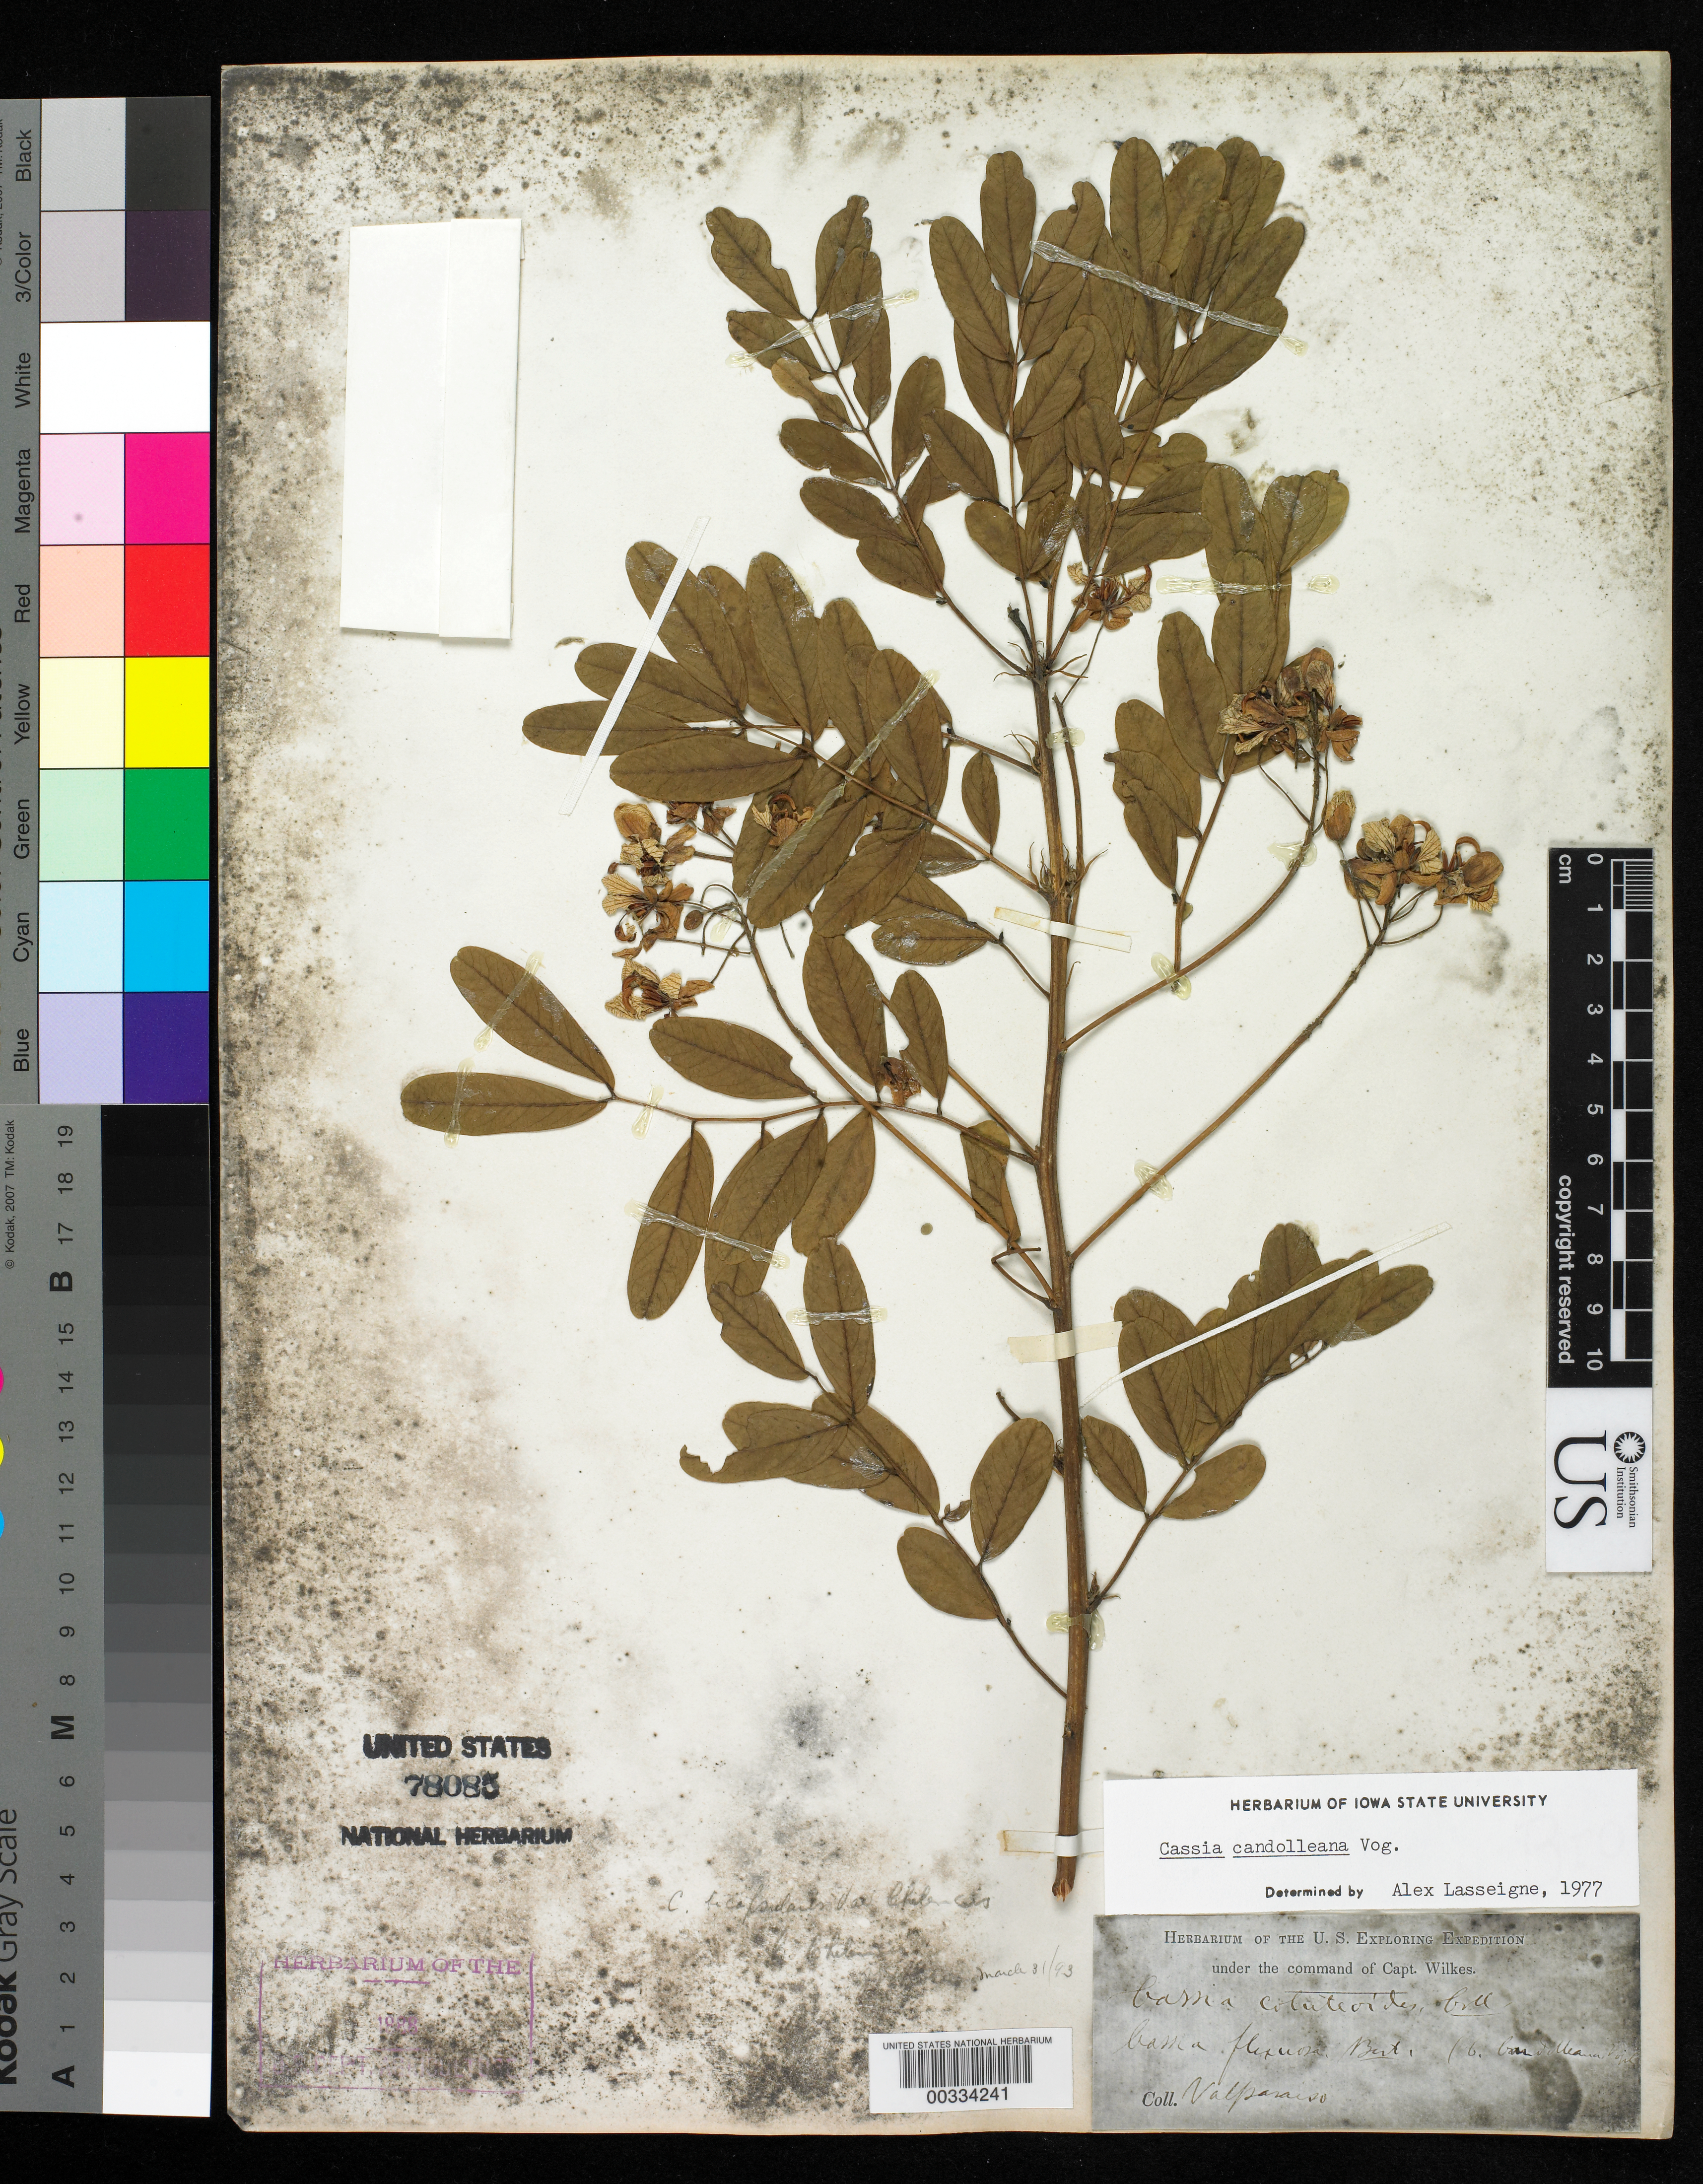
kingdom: Plantae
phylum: Tracheophyta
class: Magnoliopsida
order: Fabales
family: Fabaceae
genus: Senna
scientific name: Senna candolleana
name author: (Vogel) H.S. Irwin & Barneby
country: Chile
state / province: Valparaíso (V)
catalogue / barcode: US 78085